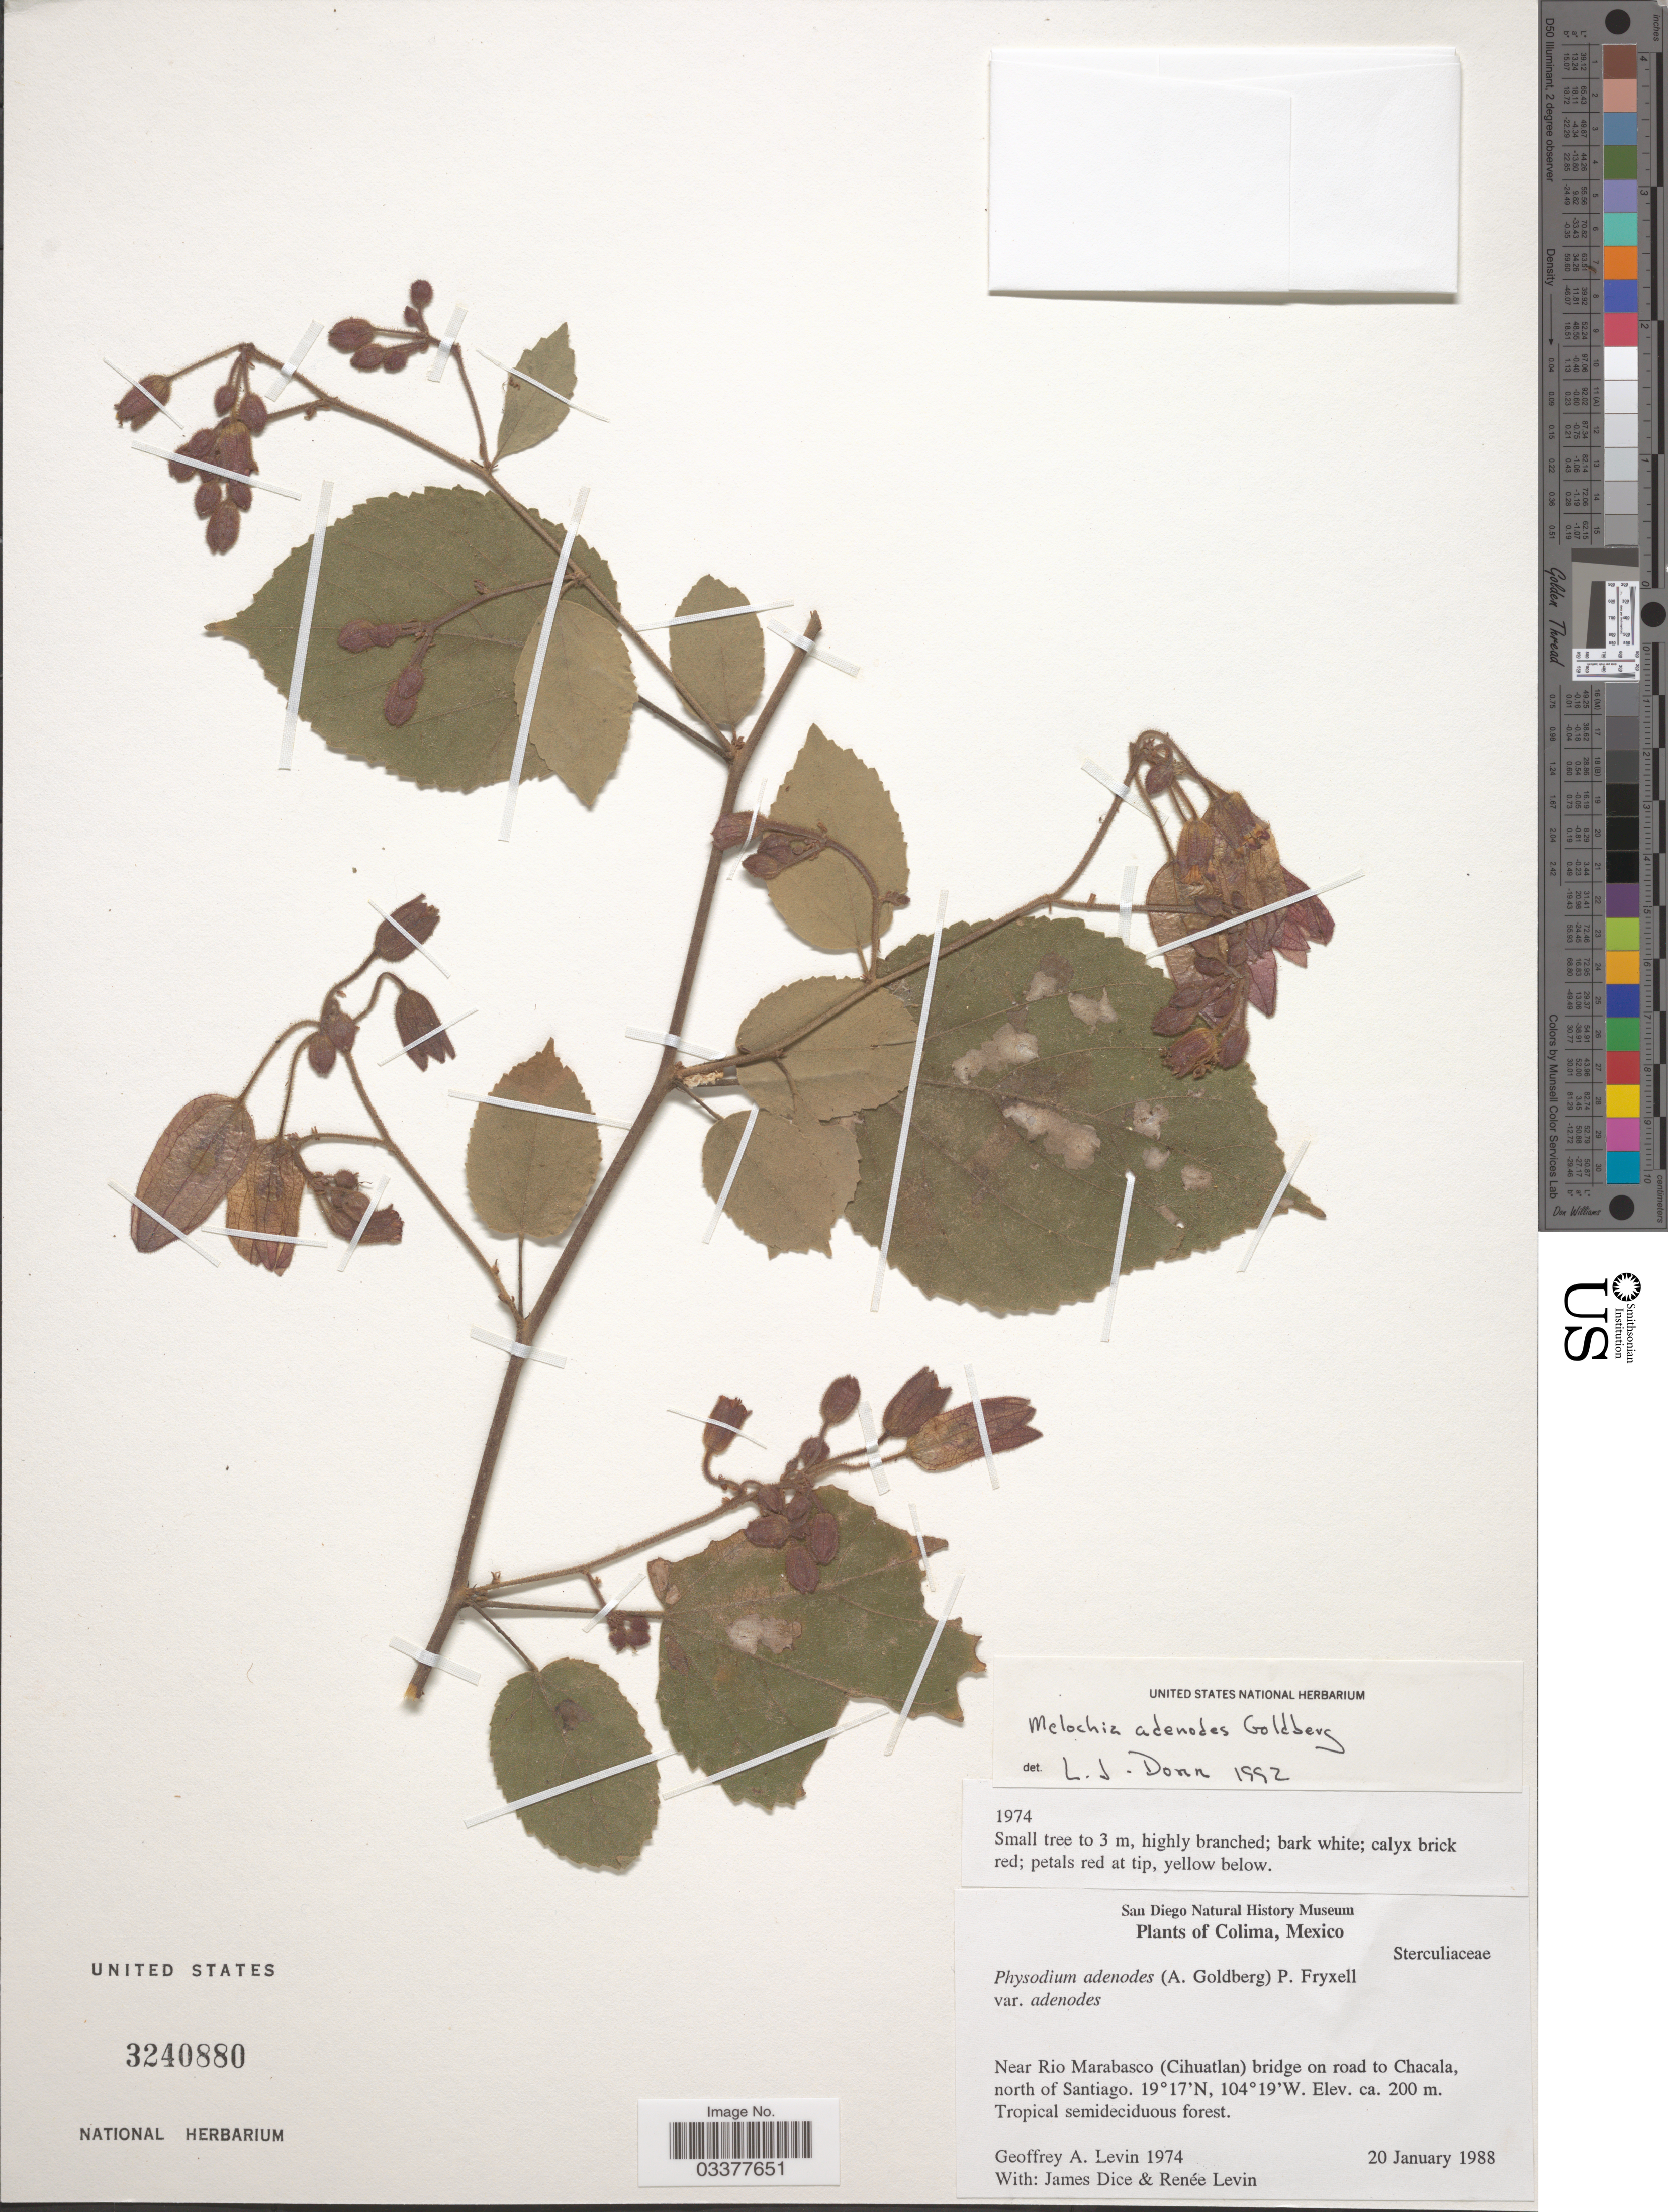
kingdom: Plantae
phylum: Tracheophyta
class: Magnoliopsida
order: Malvales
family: Malvaceae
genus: Melochia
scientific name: Melochia adenodes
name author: Goldberg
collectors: G. Levin, J. Dice & R. Levin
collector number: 1974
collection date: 1988-01-20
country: Mexico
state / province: Colima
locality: Near Rio Marabasco (Cihuatlan) bridge on road to Chacala, north of Santiago.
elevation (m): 200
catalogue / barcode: US 3240880